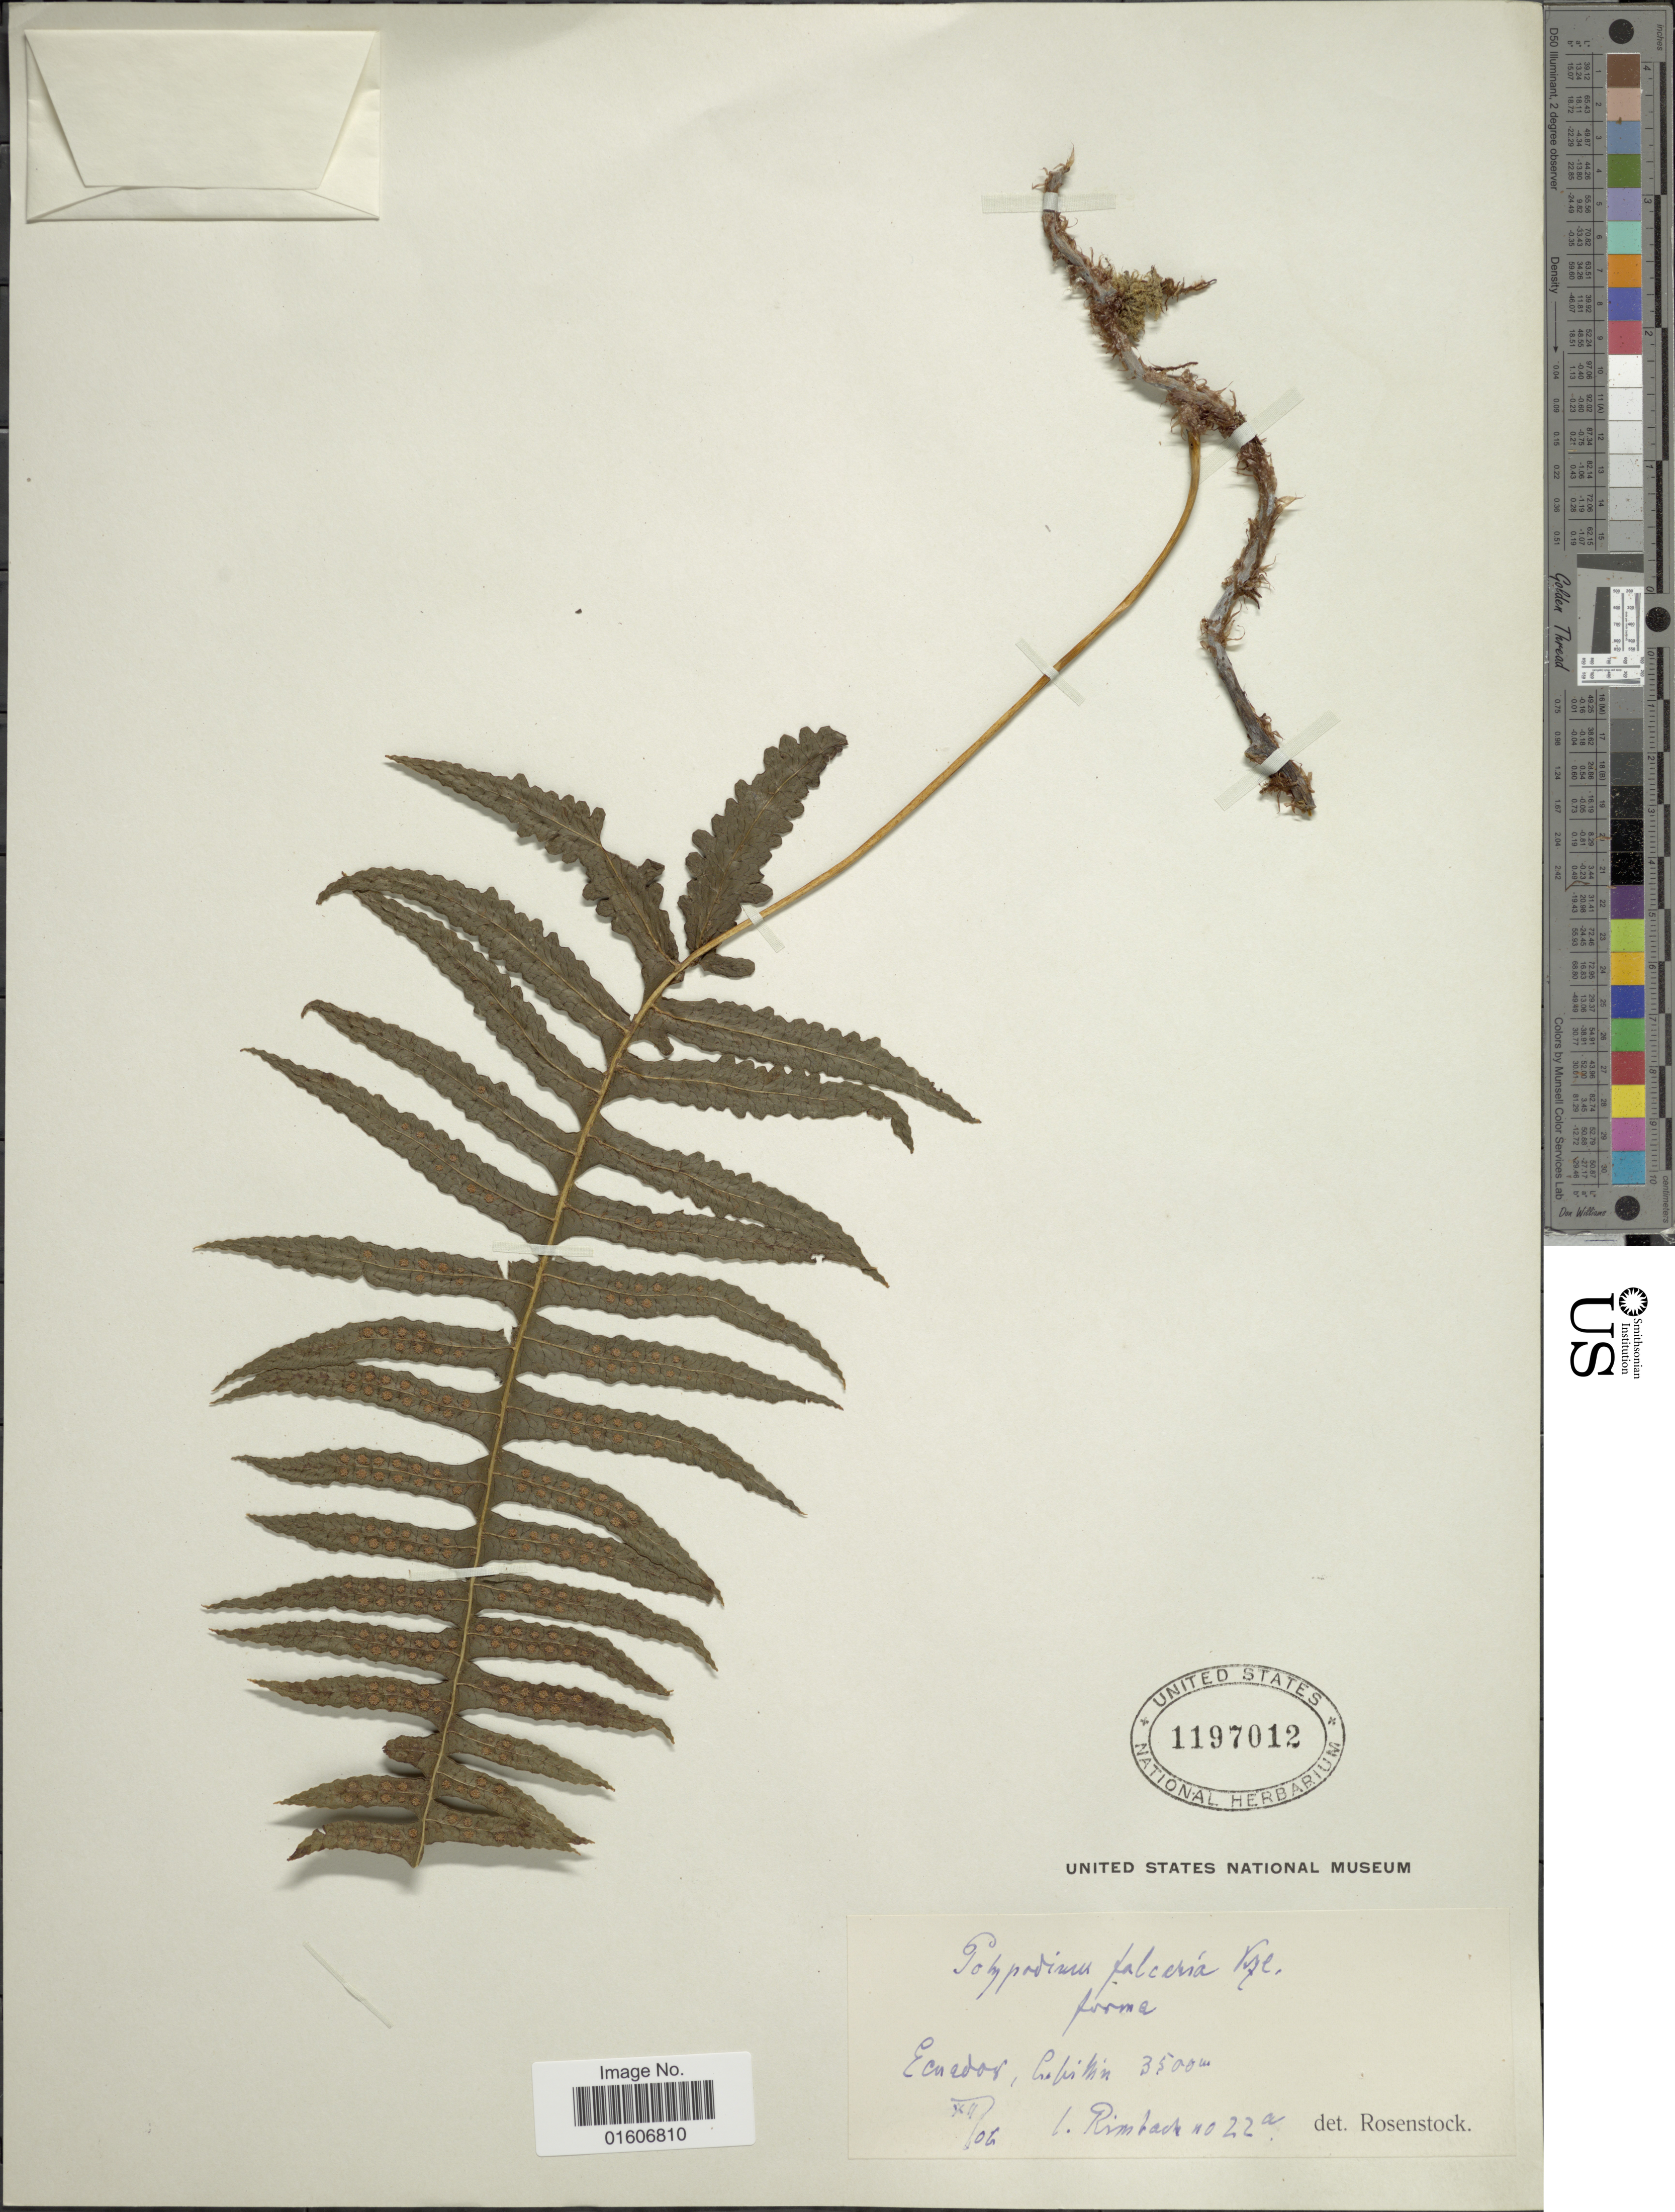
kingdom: Plantae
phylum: Tracheophyta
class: Polypodiopsida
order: Polypodiales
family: Polypodiaceae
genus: Serpocaulon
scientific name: Serpocaulon mindense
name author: (Sodiro)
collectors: Rimbach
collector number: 22a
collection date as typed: Transcribed d/m/y: /12/6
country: Ecuador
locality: Cubillín [interperted]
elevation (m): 3500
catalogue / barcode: US 1197012